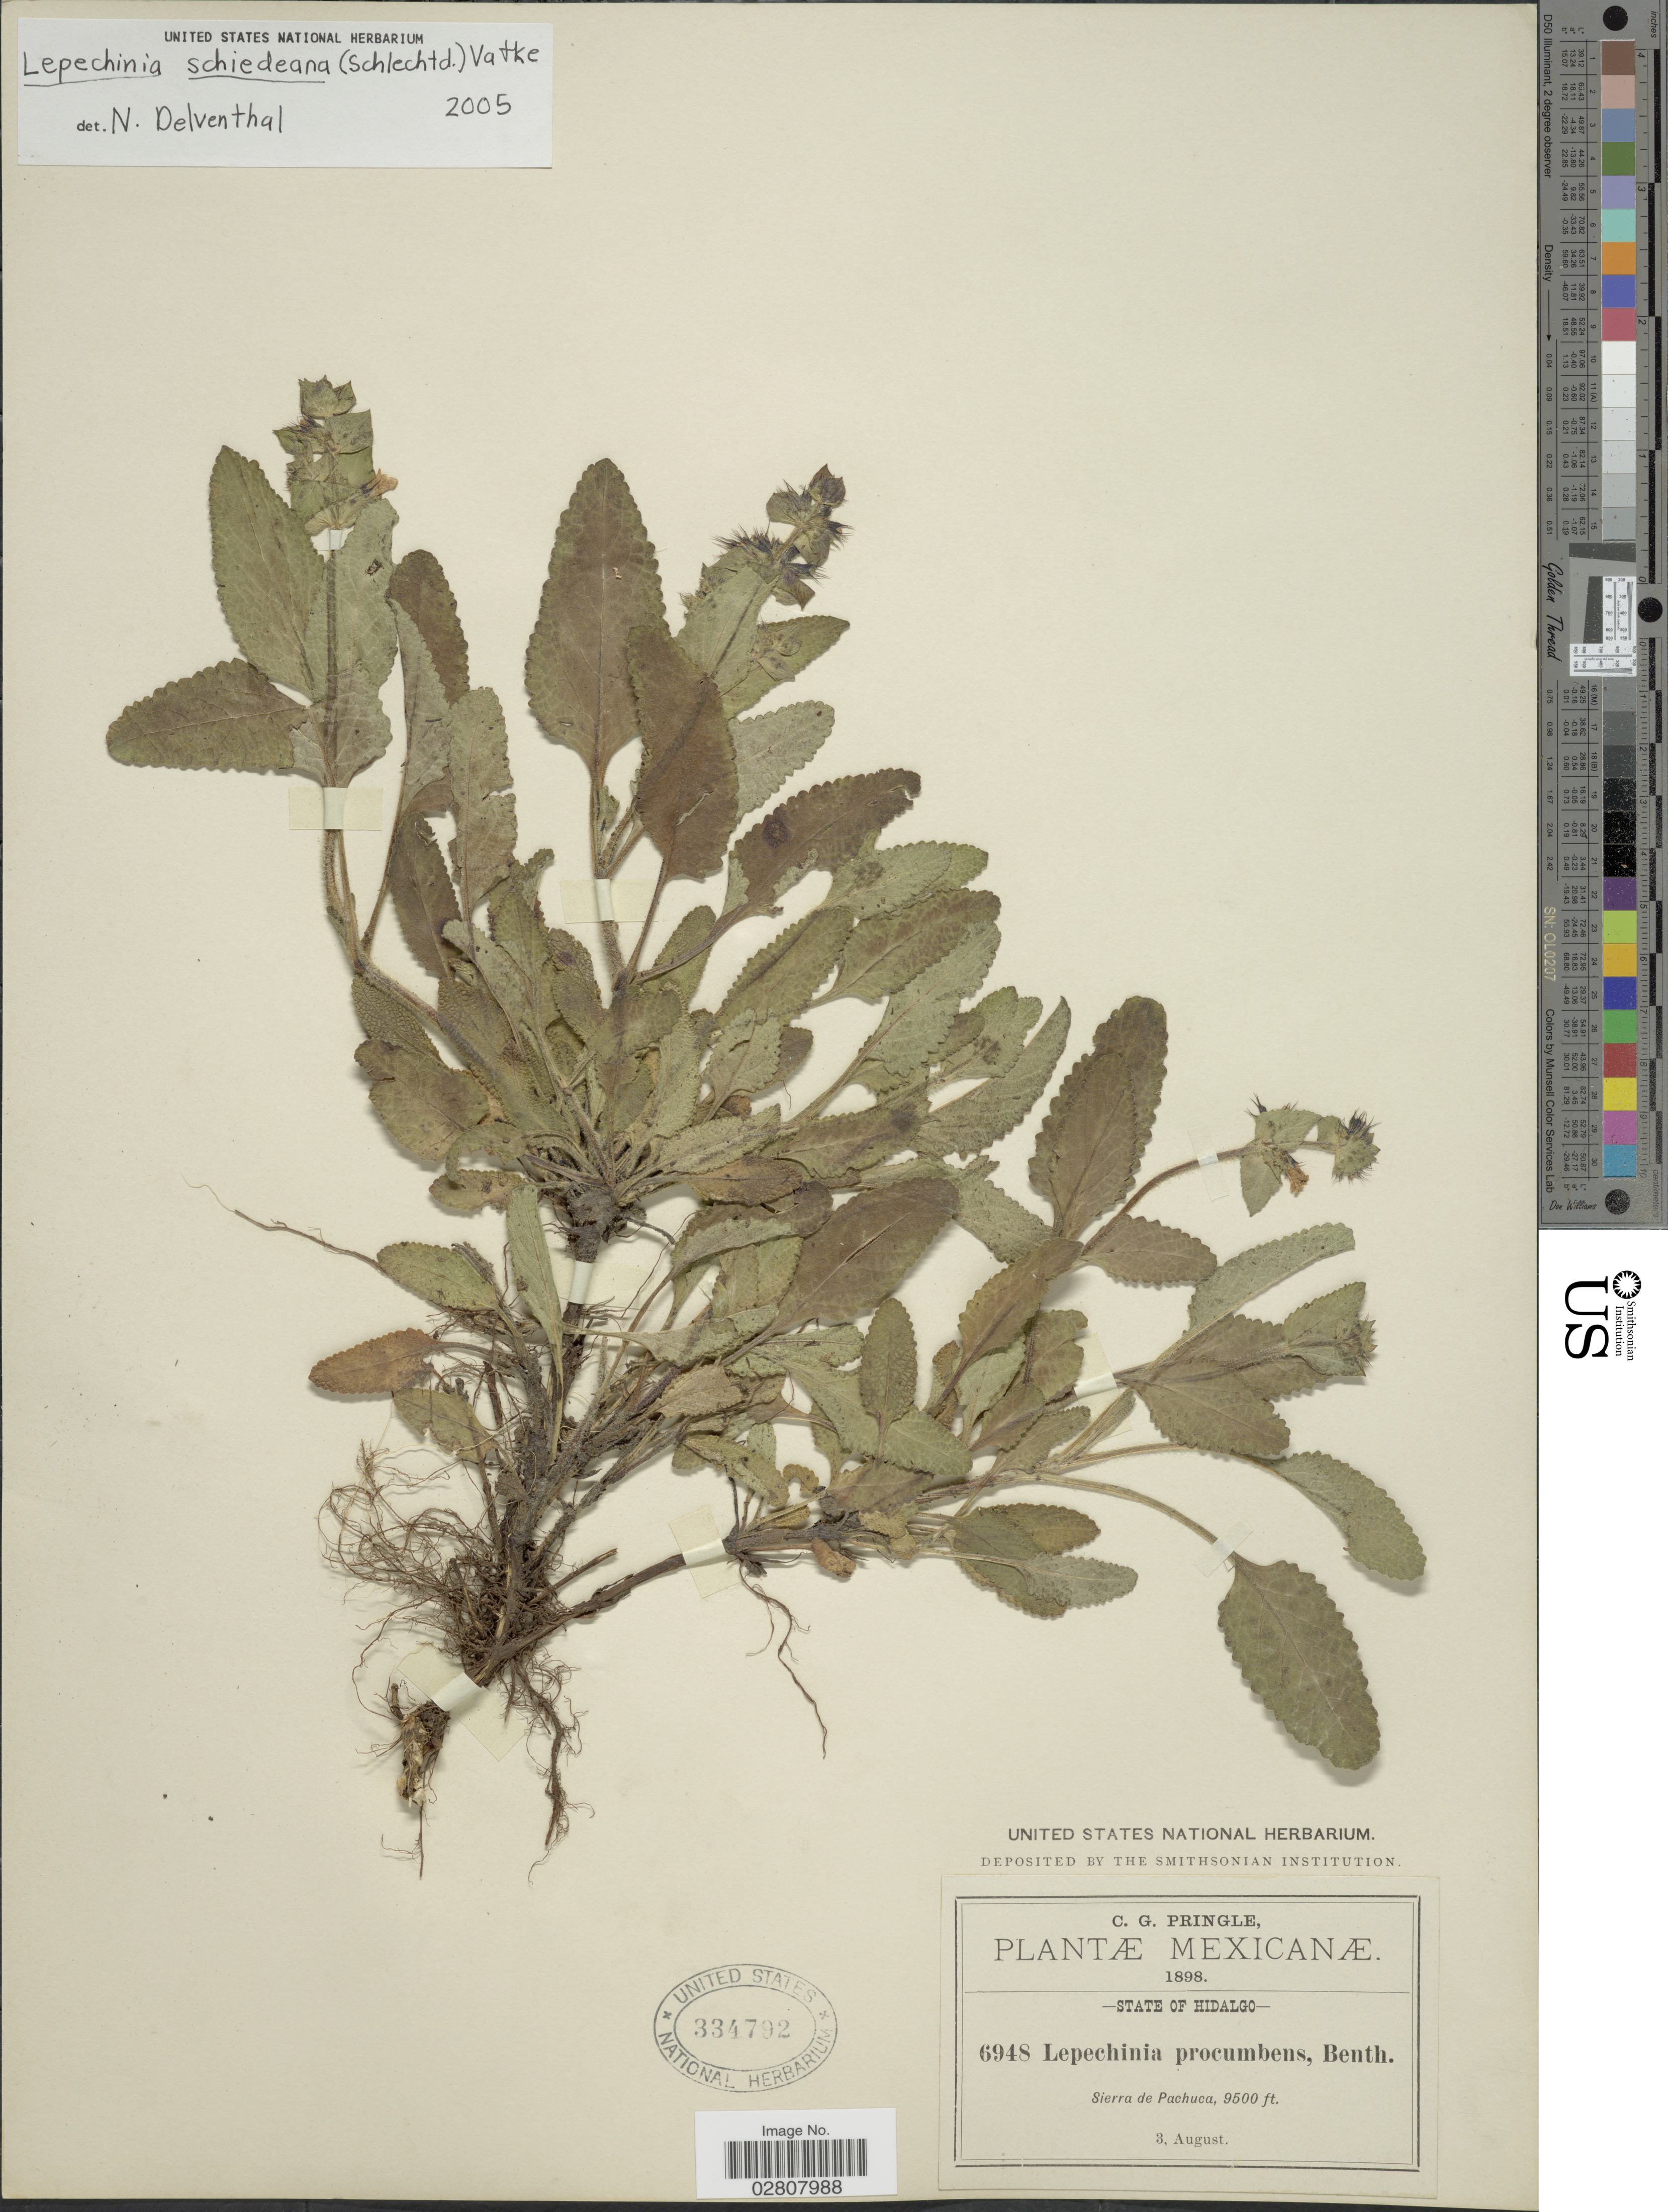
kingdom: Plantae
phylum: Tracheophyta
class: Magnoliopsida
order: Lamiales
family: Lamiaceae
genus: Lepechinia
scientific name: Lepechinia schiedeana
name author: (Schltdl.) Vatke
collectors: C. G. Pringle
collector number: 6948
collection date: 1898-08-03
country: Mexico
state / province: Hidalgo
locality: Sierra de Pachuca.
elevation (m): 2896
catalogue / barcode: US 334792